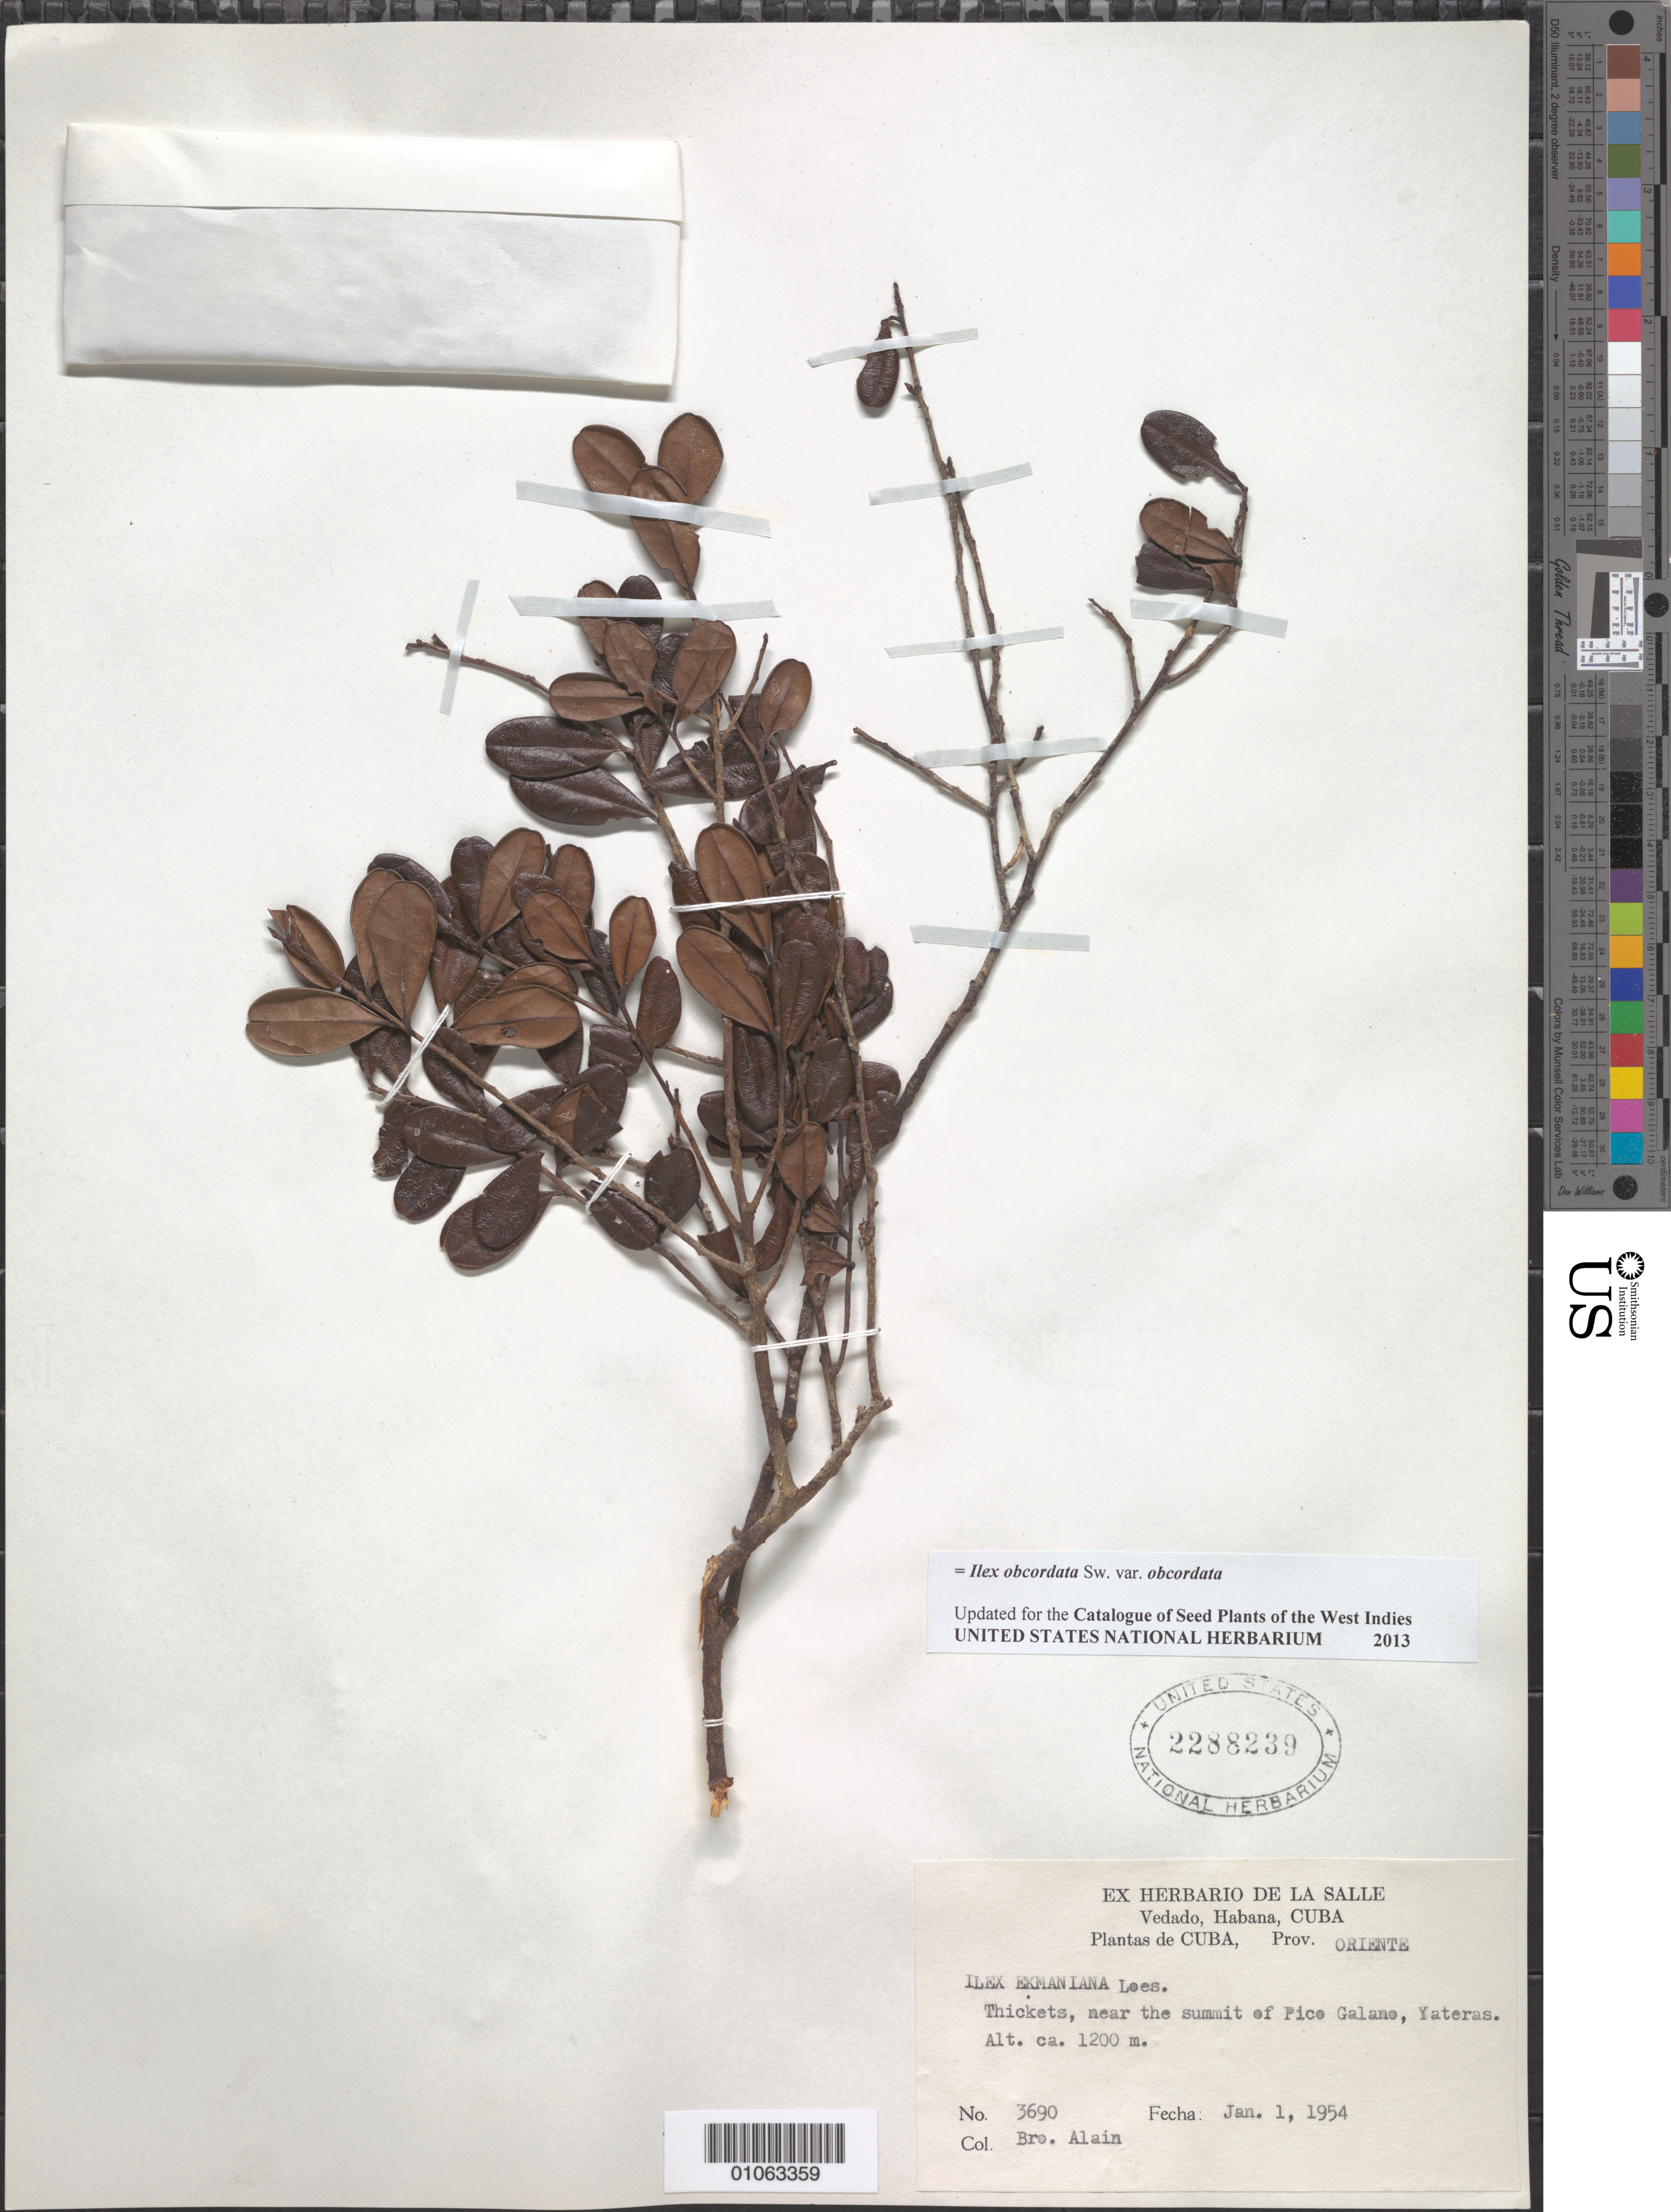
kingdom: Plantae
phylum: Tracheophyta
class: Magnoliopsida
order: Aquifoliales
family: Aquifoliaceae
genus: Ilex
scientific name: Ilex obcordata var. obcordata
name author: Sw.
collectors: A. H. Liogier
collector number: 3690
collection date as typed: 01 Jan 1954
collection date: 1954-01-01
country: Cuba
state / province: Oriente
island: Cuba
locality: Thickets, near the summit of Pico Galano, yateras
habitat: Thickets.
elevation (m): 1200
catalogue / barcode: US 2288239